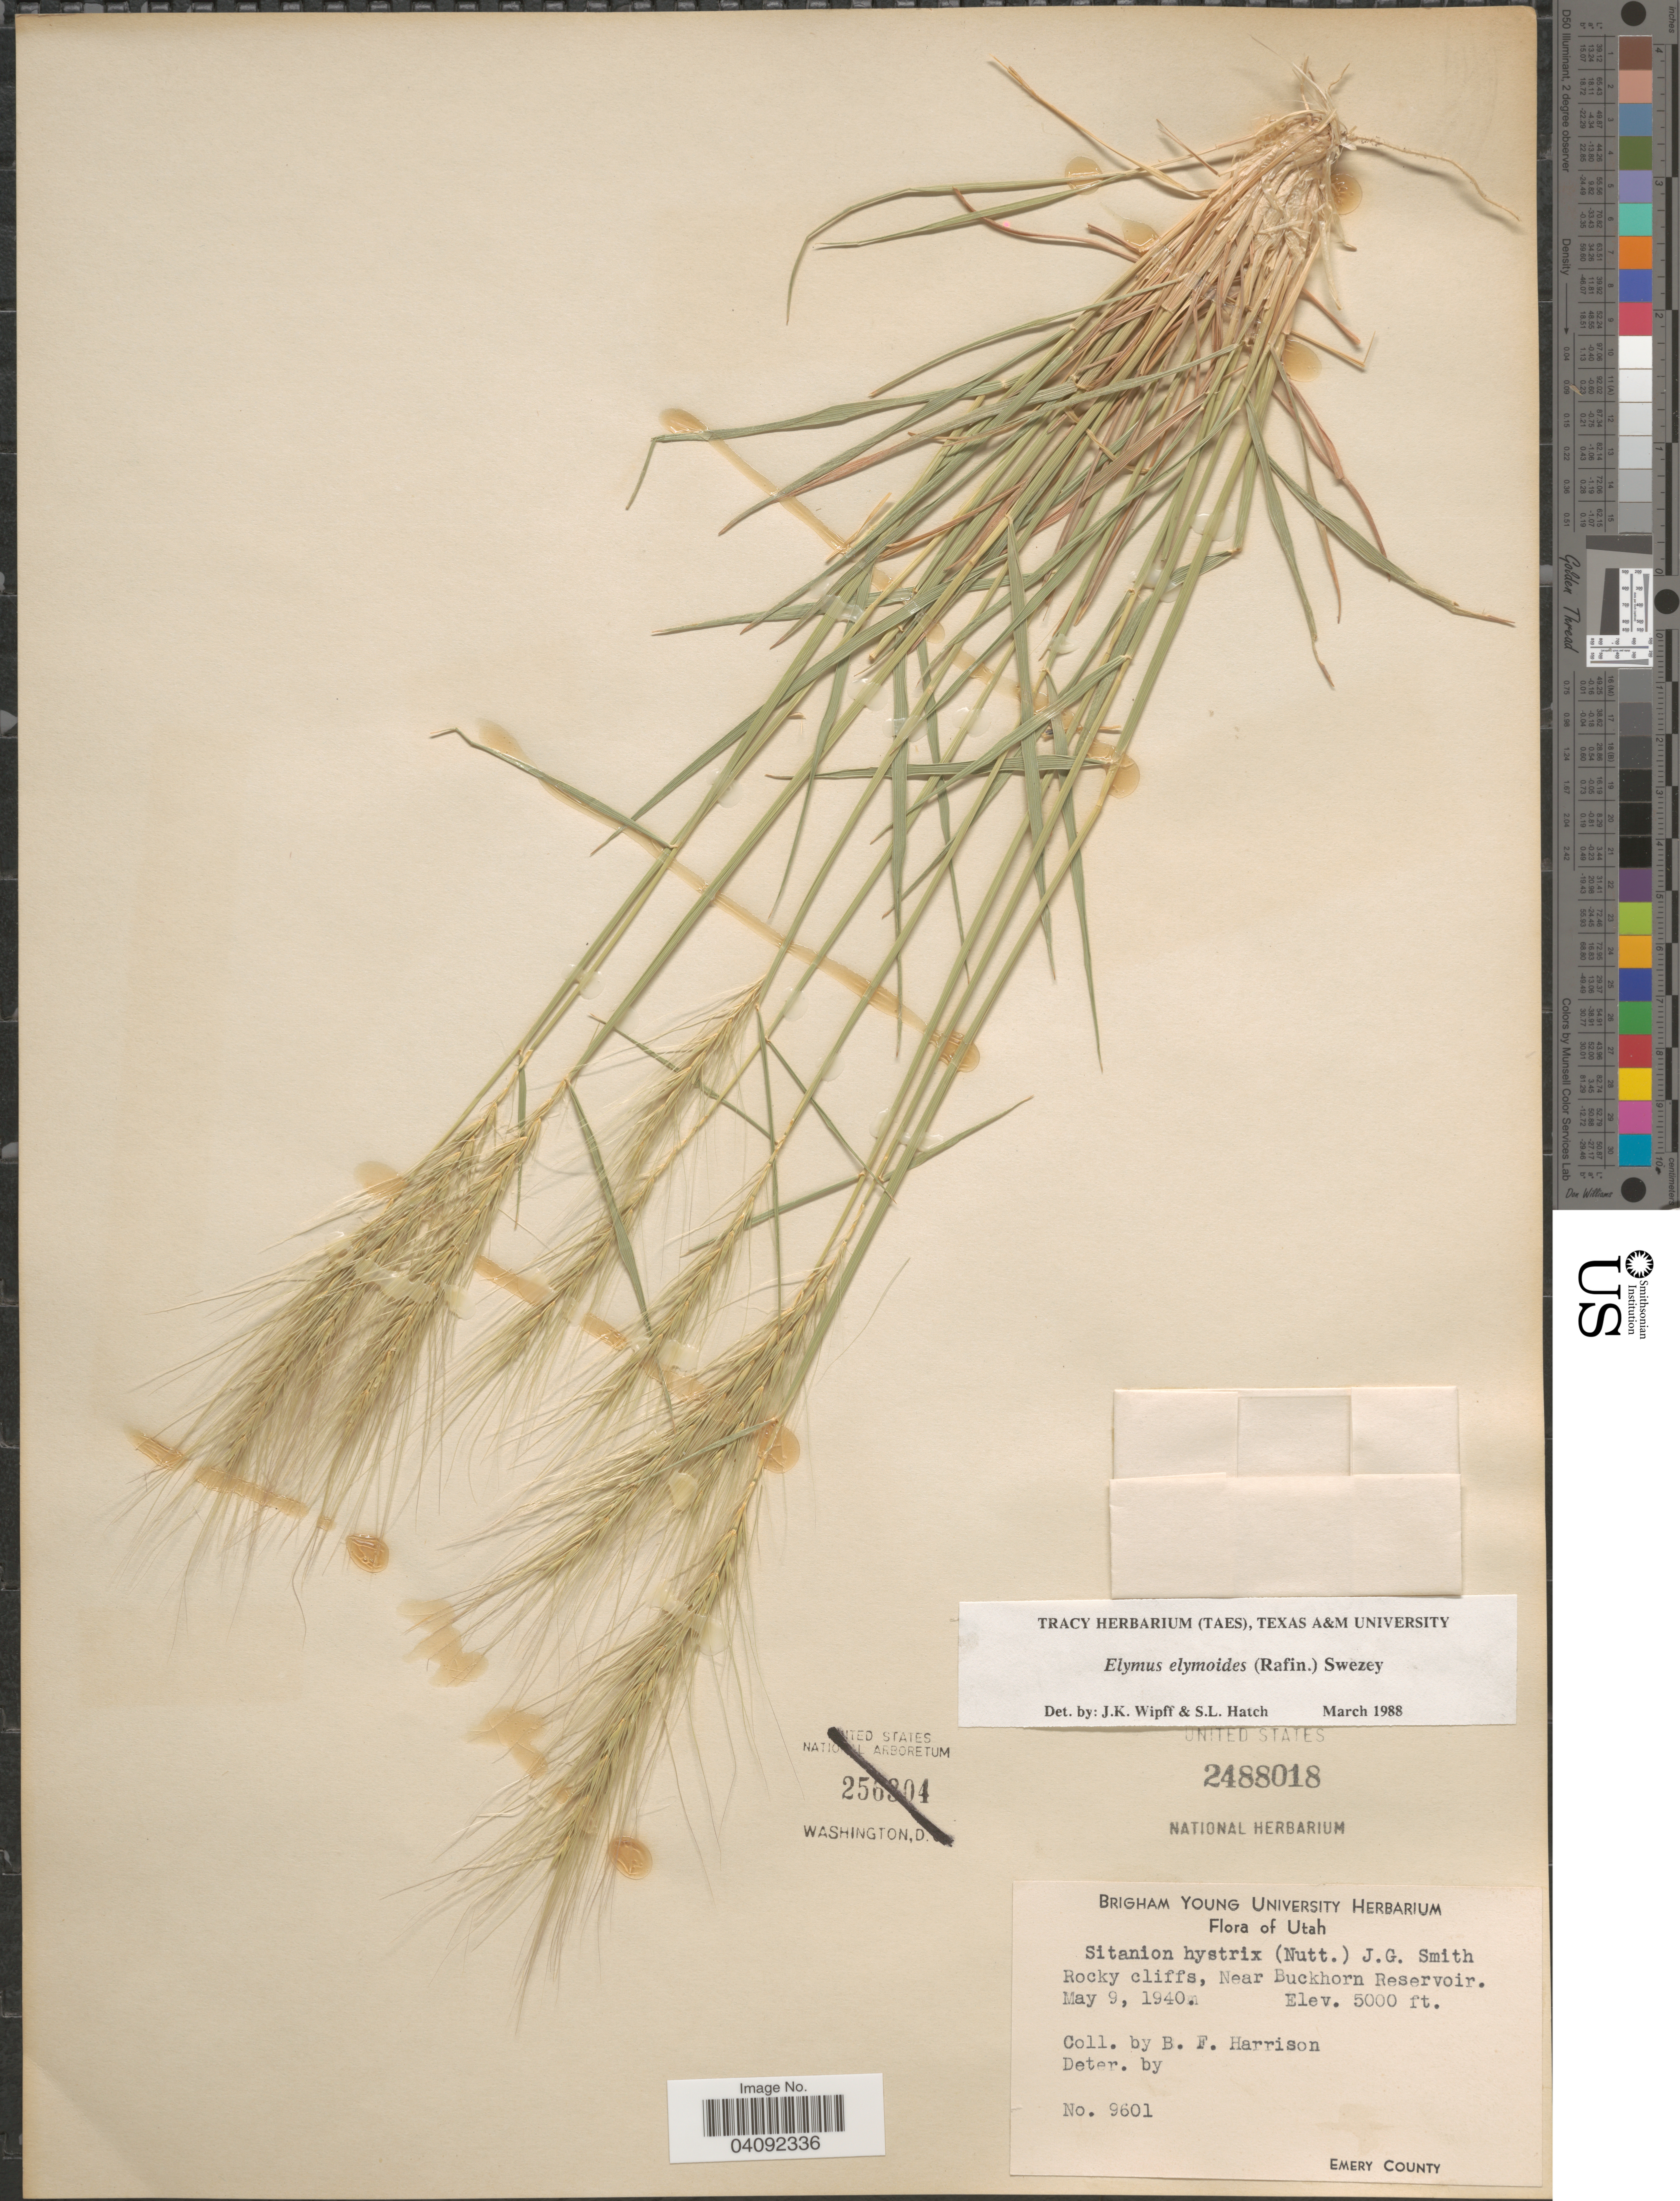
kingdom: Plantae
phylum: Tracheophyta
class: Liliopsida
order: Poales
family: Poaceae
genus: Elymus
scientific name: Elymus elymoides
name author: (Raf.) Swezey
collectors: B. F. Harrison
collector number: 9601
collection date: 1940-05-09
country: United States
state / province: Utah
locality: Rocky cliffs, Near Buckhorn Reservoir. Emery County.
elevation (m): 1524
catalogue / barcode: US 2488018